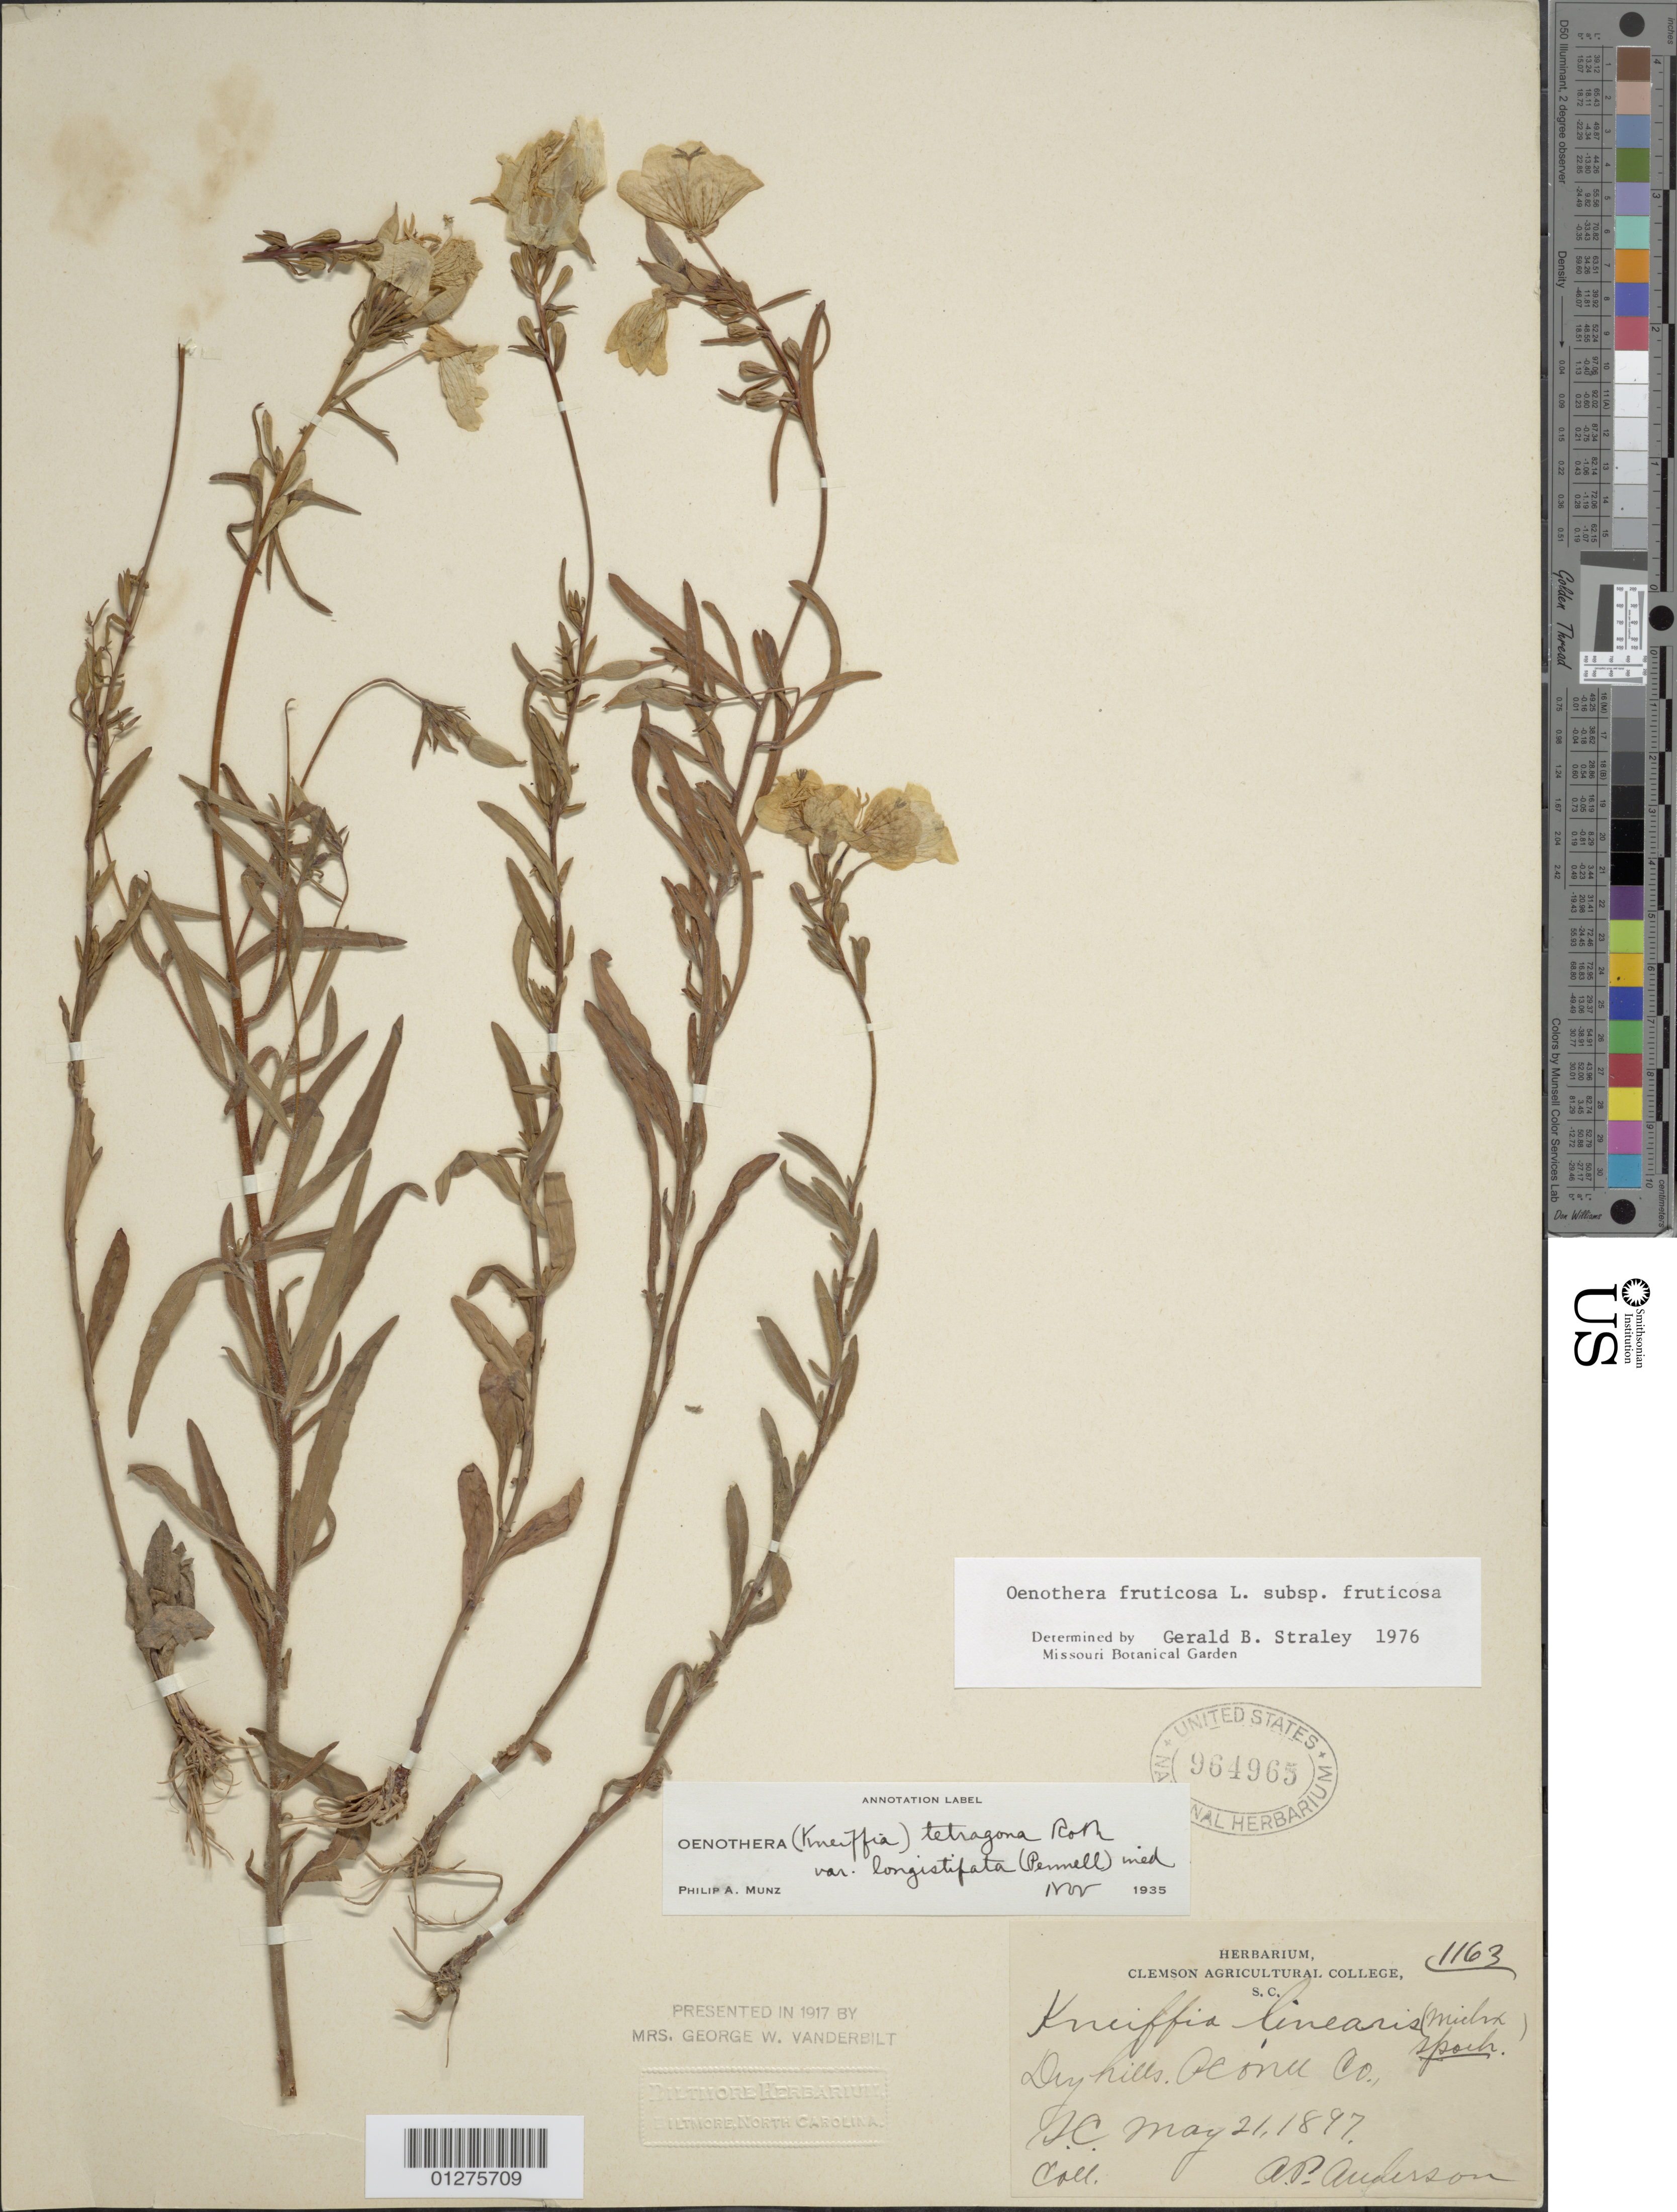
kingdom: Plantae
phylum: Tracheophyta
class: Magnoliopsida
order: Myrtales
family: Onagraceae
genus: Oenothera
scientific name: Oenothera fruticosa subsp. fruticosa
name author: L.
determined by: Straley, G. B.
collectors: A. P. Anderson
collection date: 1897-05-21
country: United States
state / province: South Carolina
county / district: Oconee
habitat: Dry hills.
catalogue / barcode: US 964965